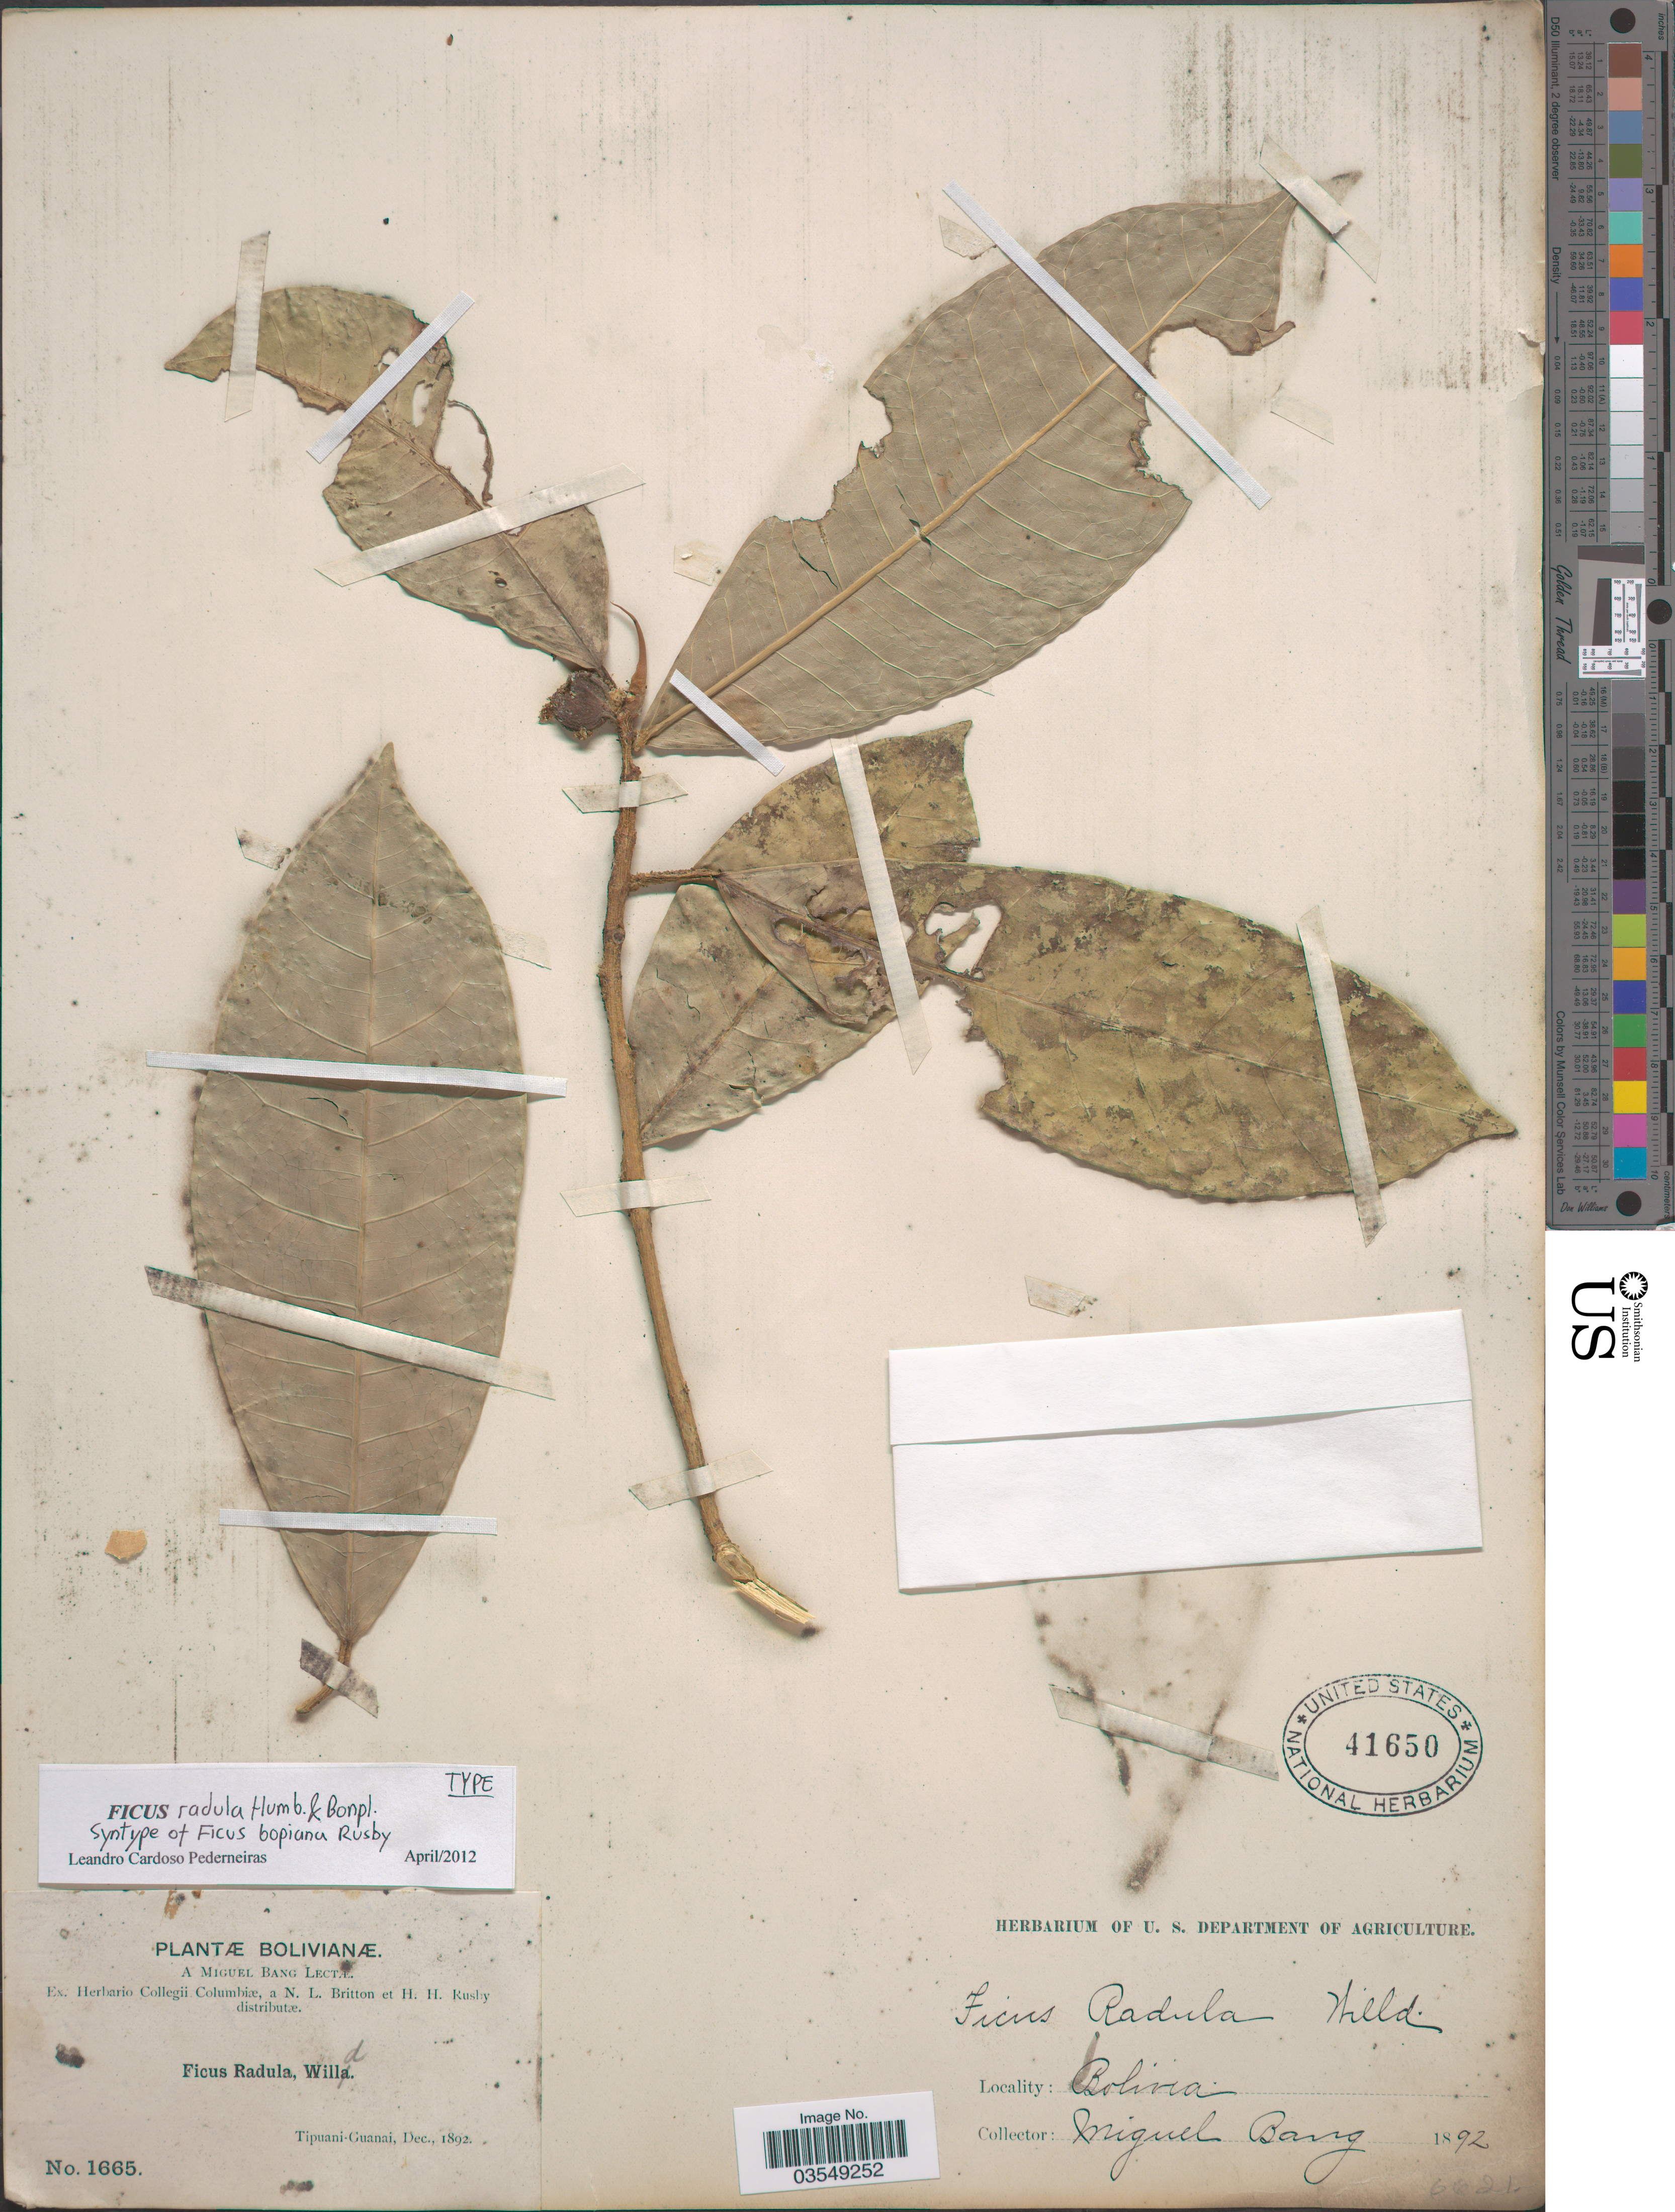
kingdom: Plantae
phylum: Tracheophyta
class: Magnoliopsida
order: Rosales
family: Moraceae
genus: Ficus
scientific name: Ficus radula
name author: Humb. & Bonpl. ex Willd.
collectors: M. Bang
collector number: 1665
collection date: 1892-12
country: Bolivia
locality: Tipuani-Guanai.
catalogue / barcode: US 41650